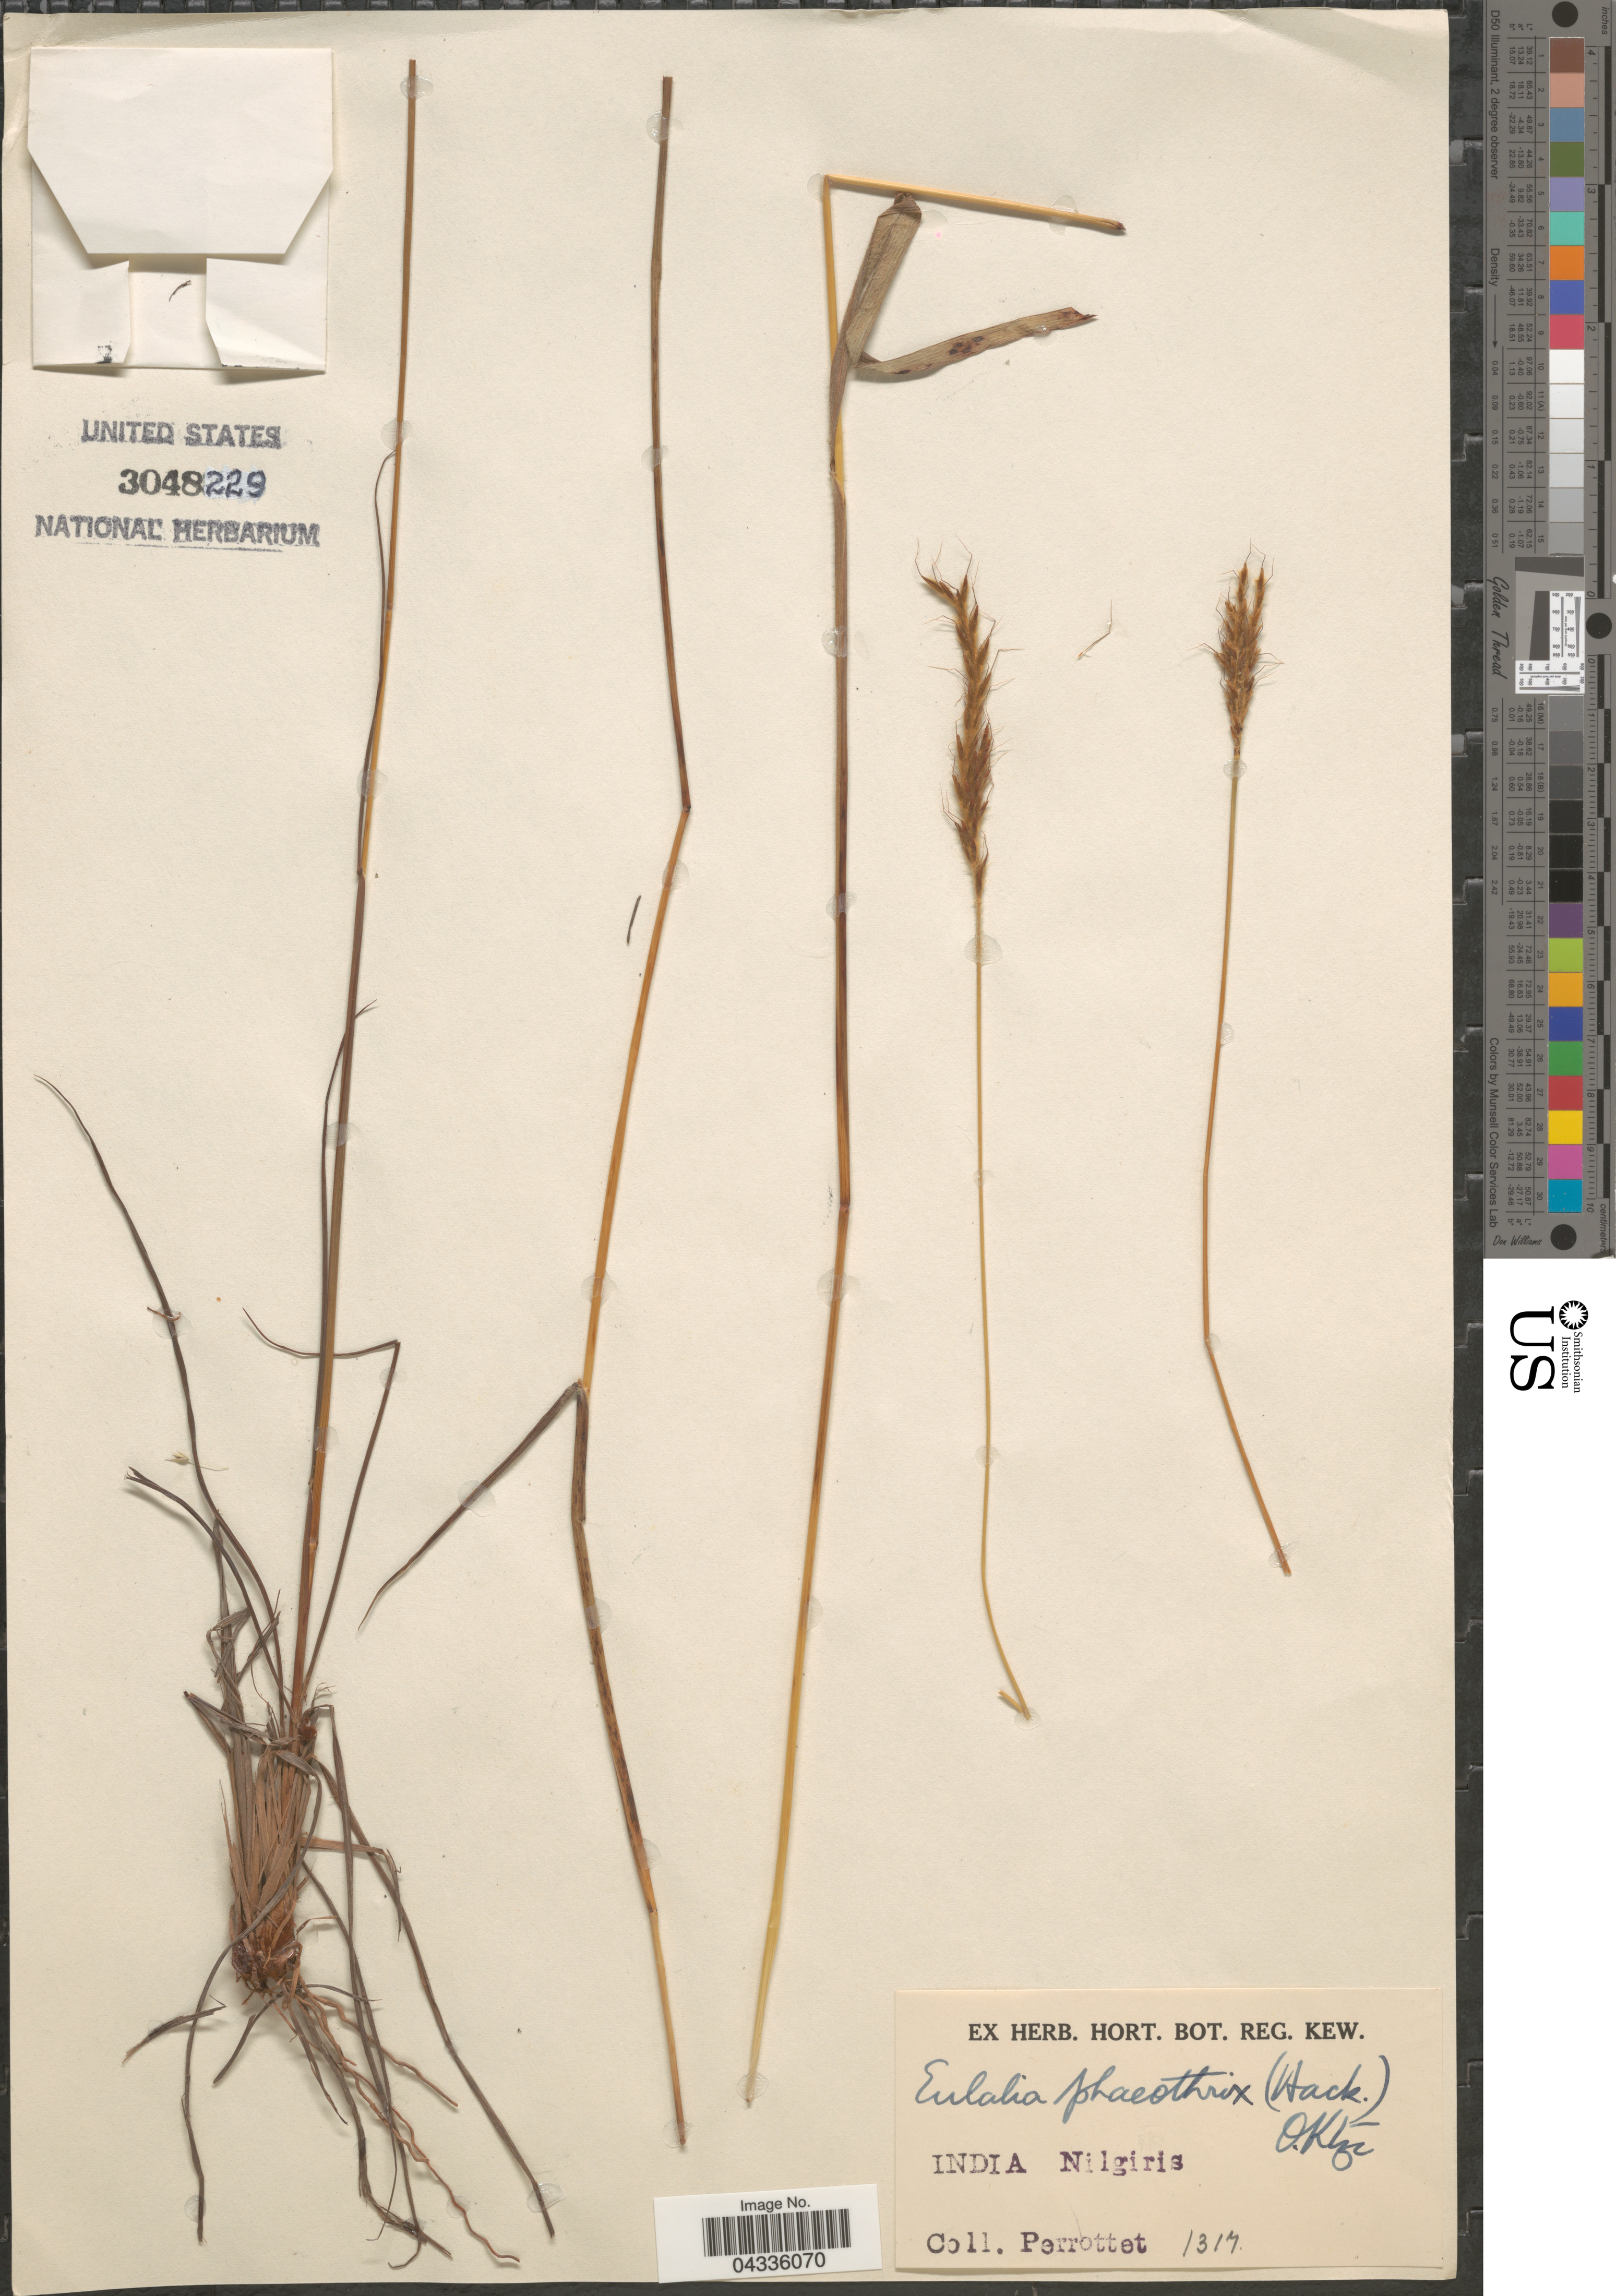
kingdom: Plantae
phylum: Tracheophyta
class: Liliopsida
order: Poales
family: Poaceae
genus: Eulalia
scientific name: Eulalia phaeothrix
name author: (Hack.) Kuntze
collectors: Perrottet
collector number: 1317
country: India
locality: Nilgiris.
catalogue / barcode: US 3048229